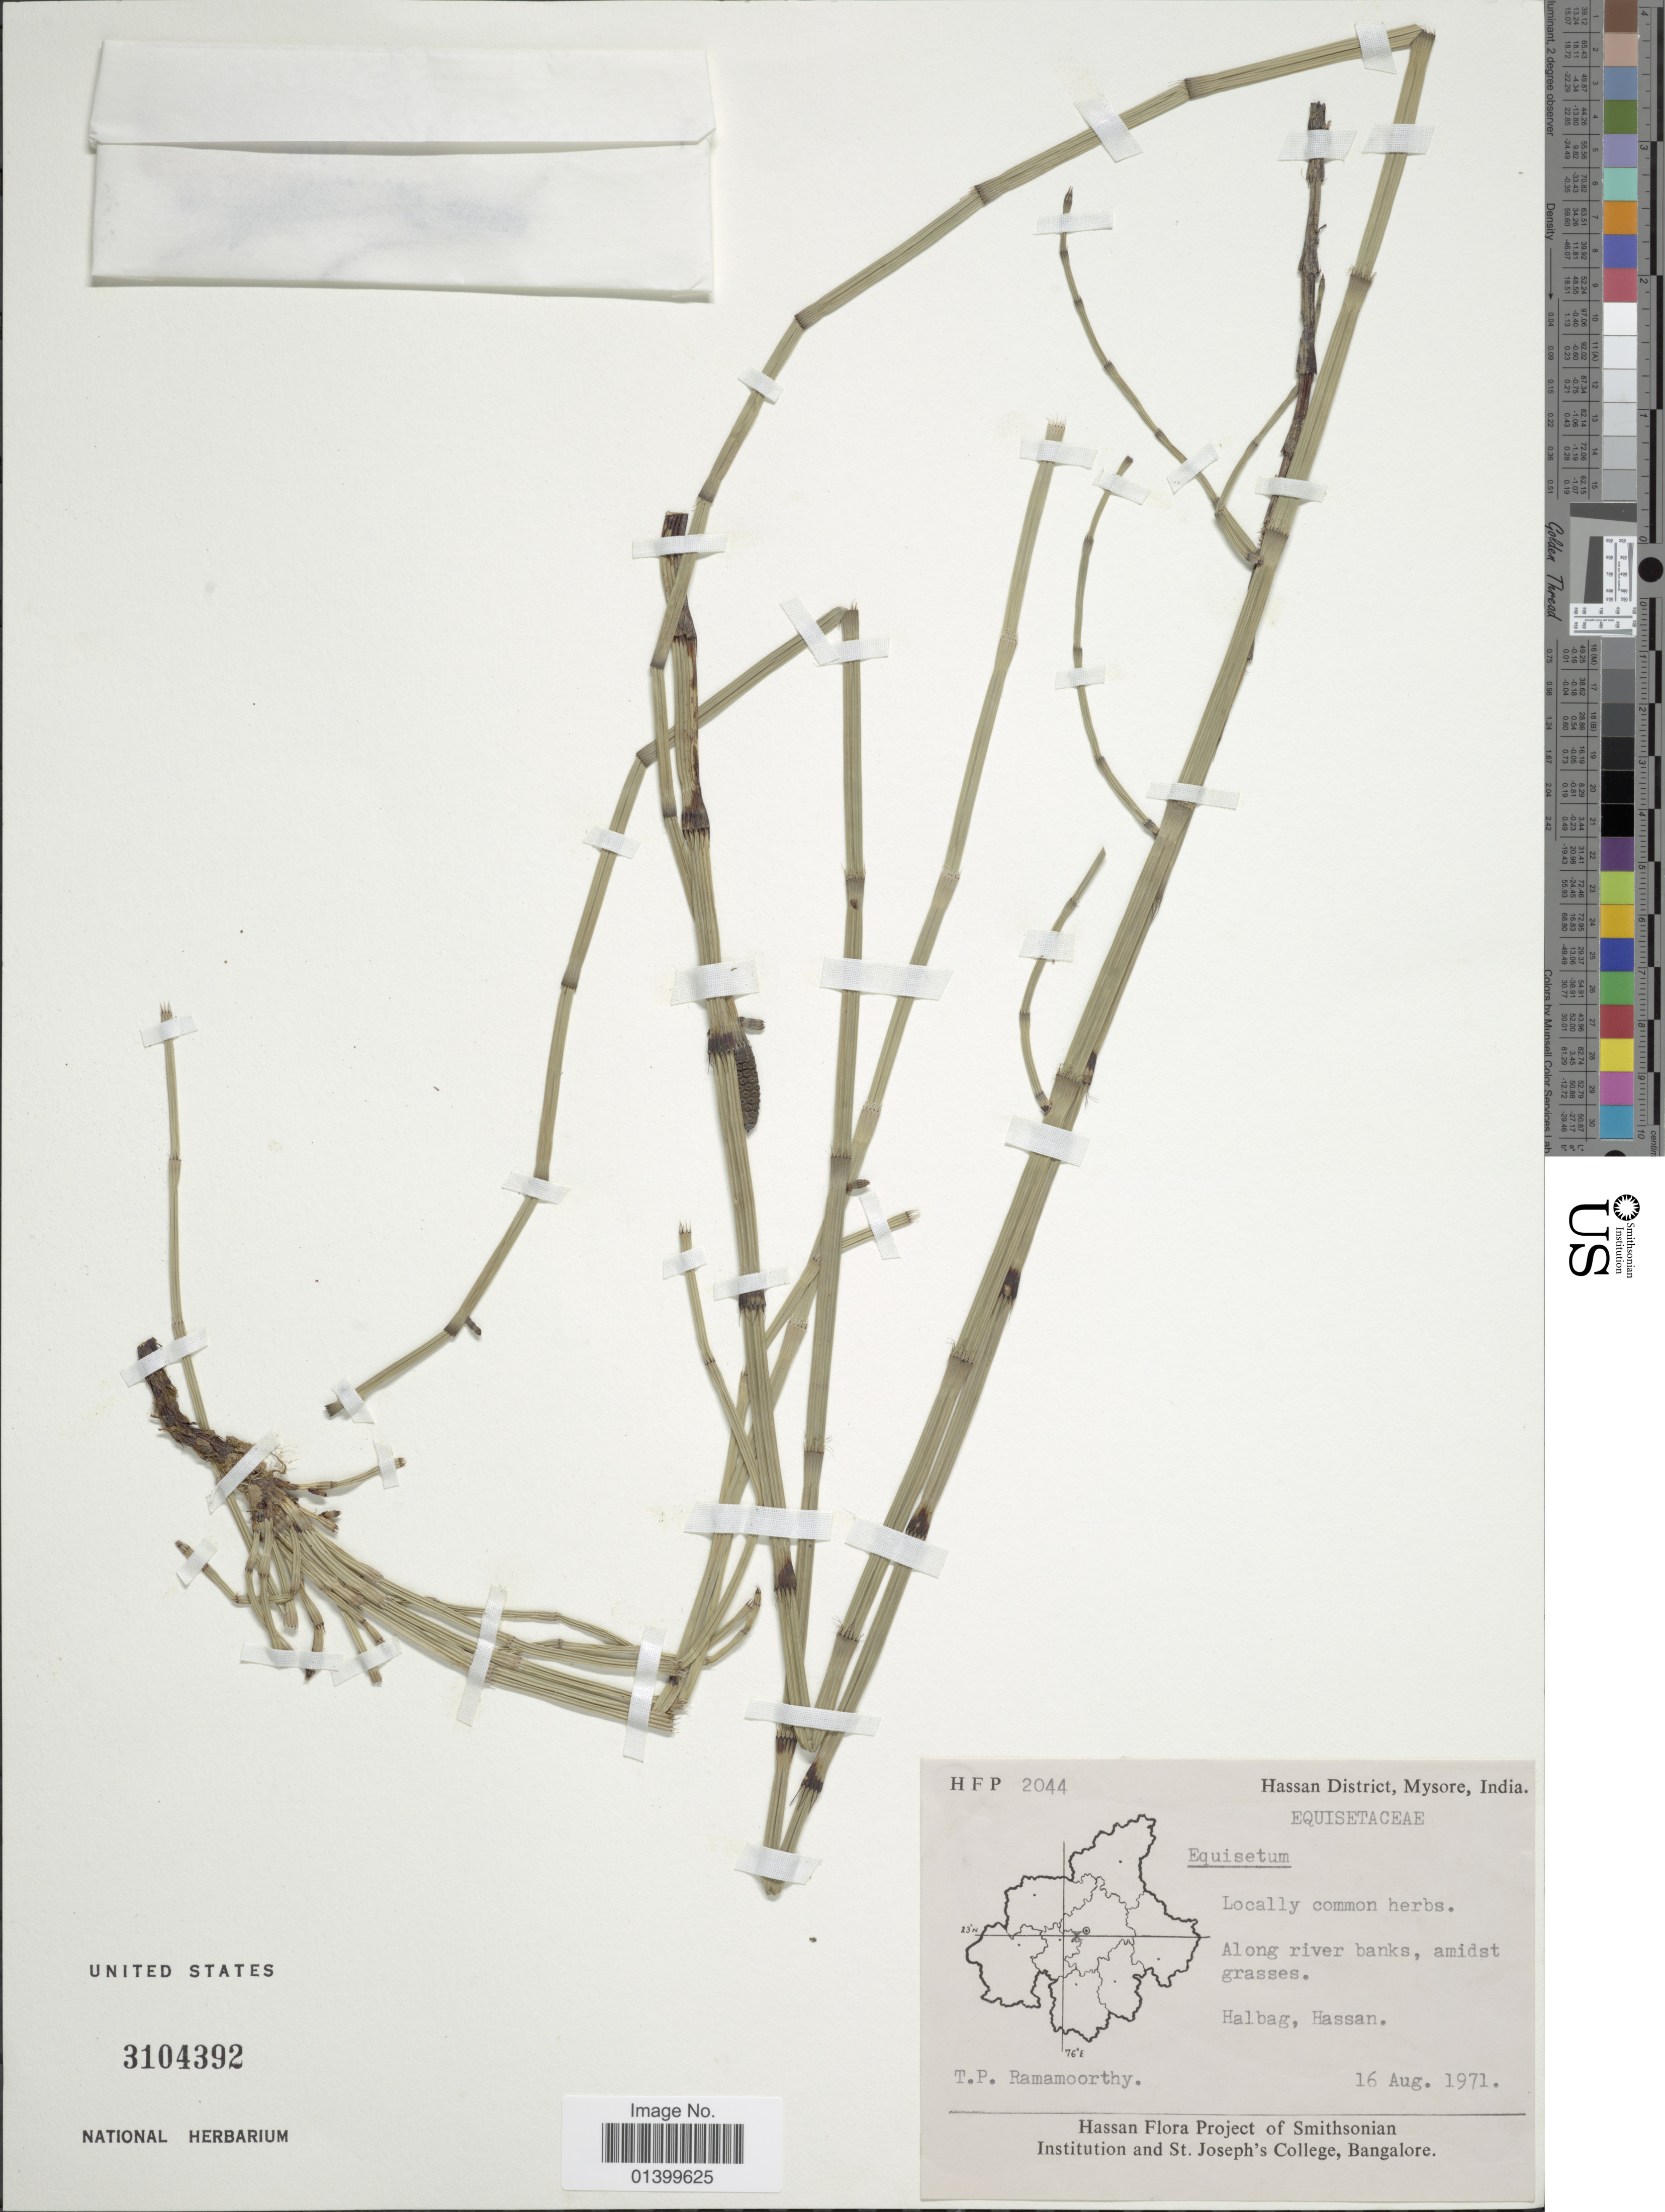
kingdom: Plantae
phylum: Tracheophyta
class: Polypodiopsida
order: Equisetales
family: Equisetaceae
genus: Equisetum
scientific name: Equisetum sp.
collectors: T. P. Ramamoorthy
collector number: HFP 2044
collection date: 1971-08-16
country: India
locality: Hassan District, Mysore. Halbag, Hassan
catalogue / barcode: US 3104392